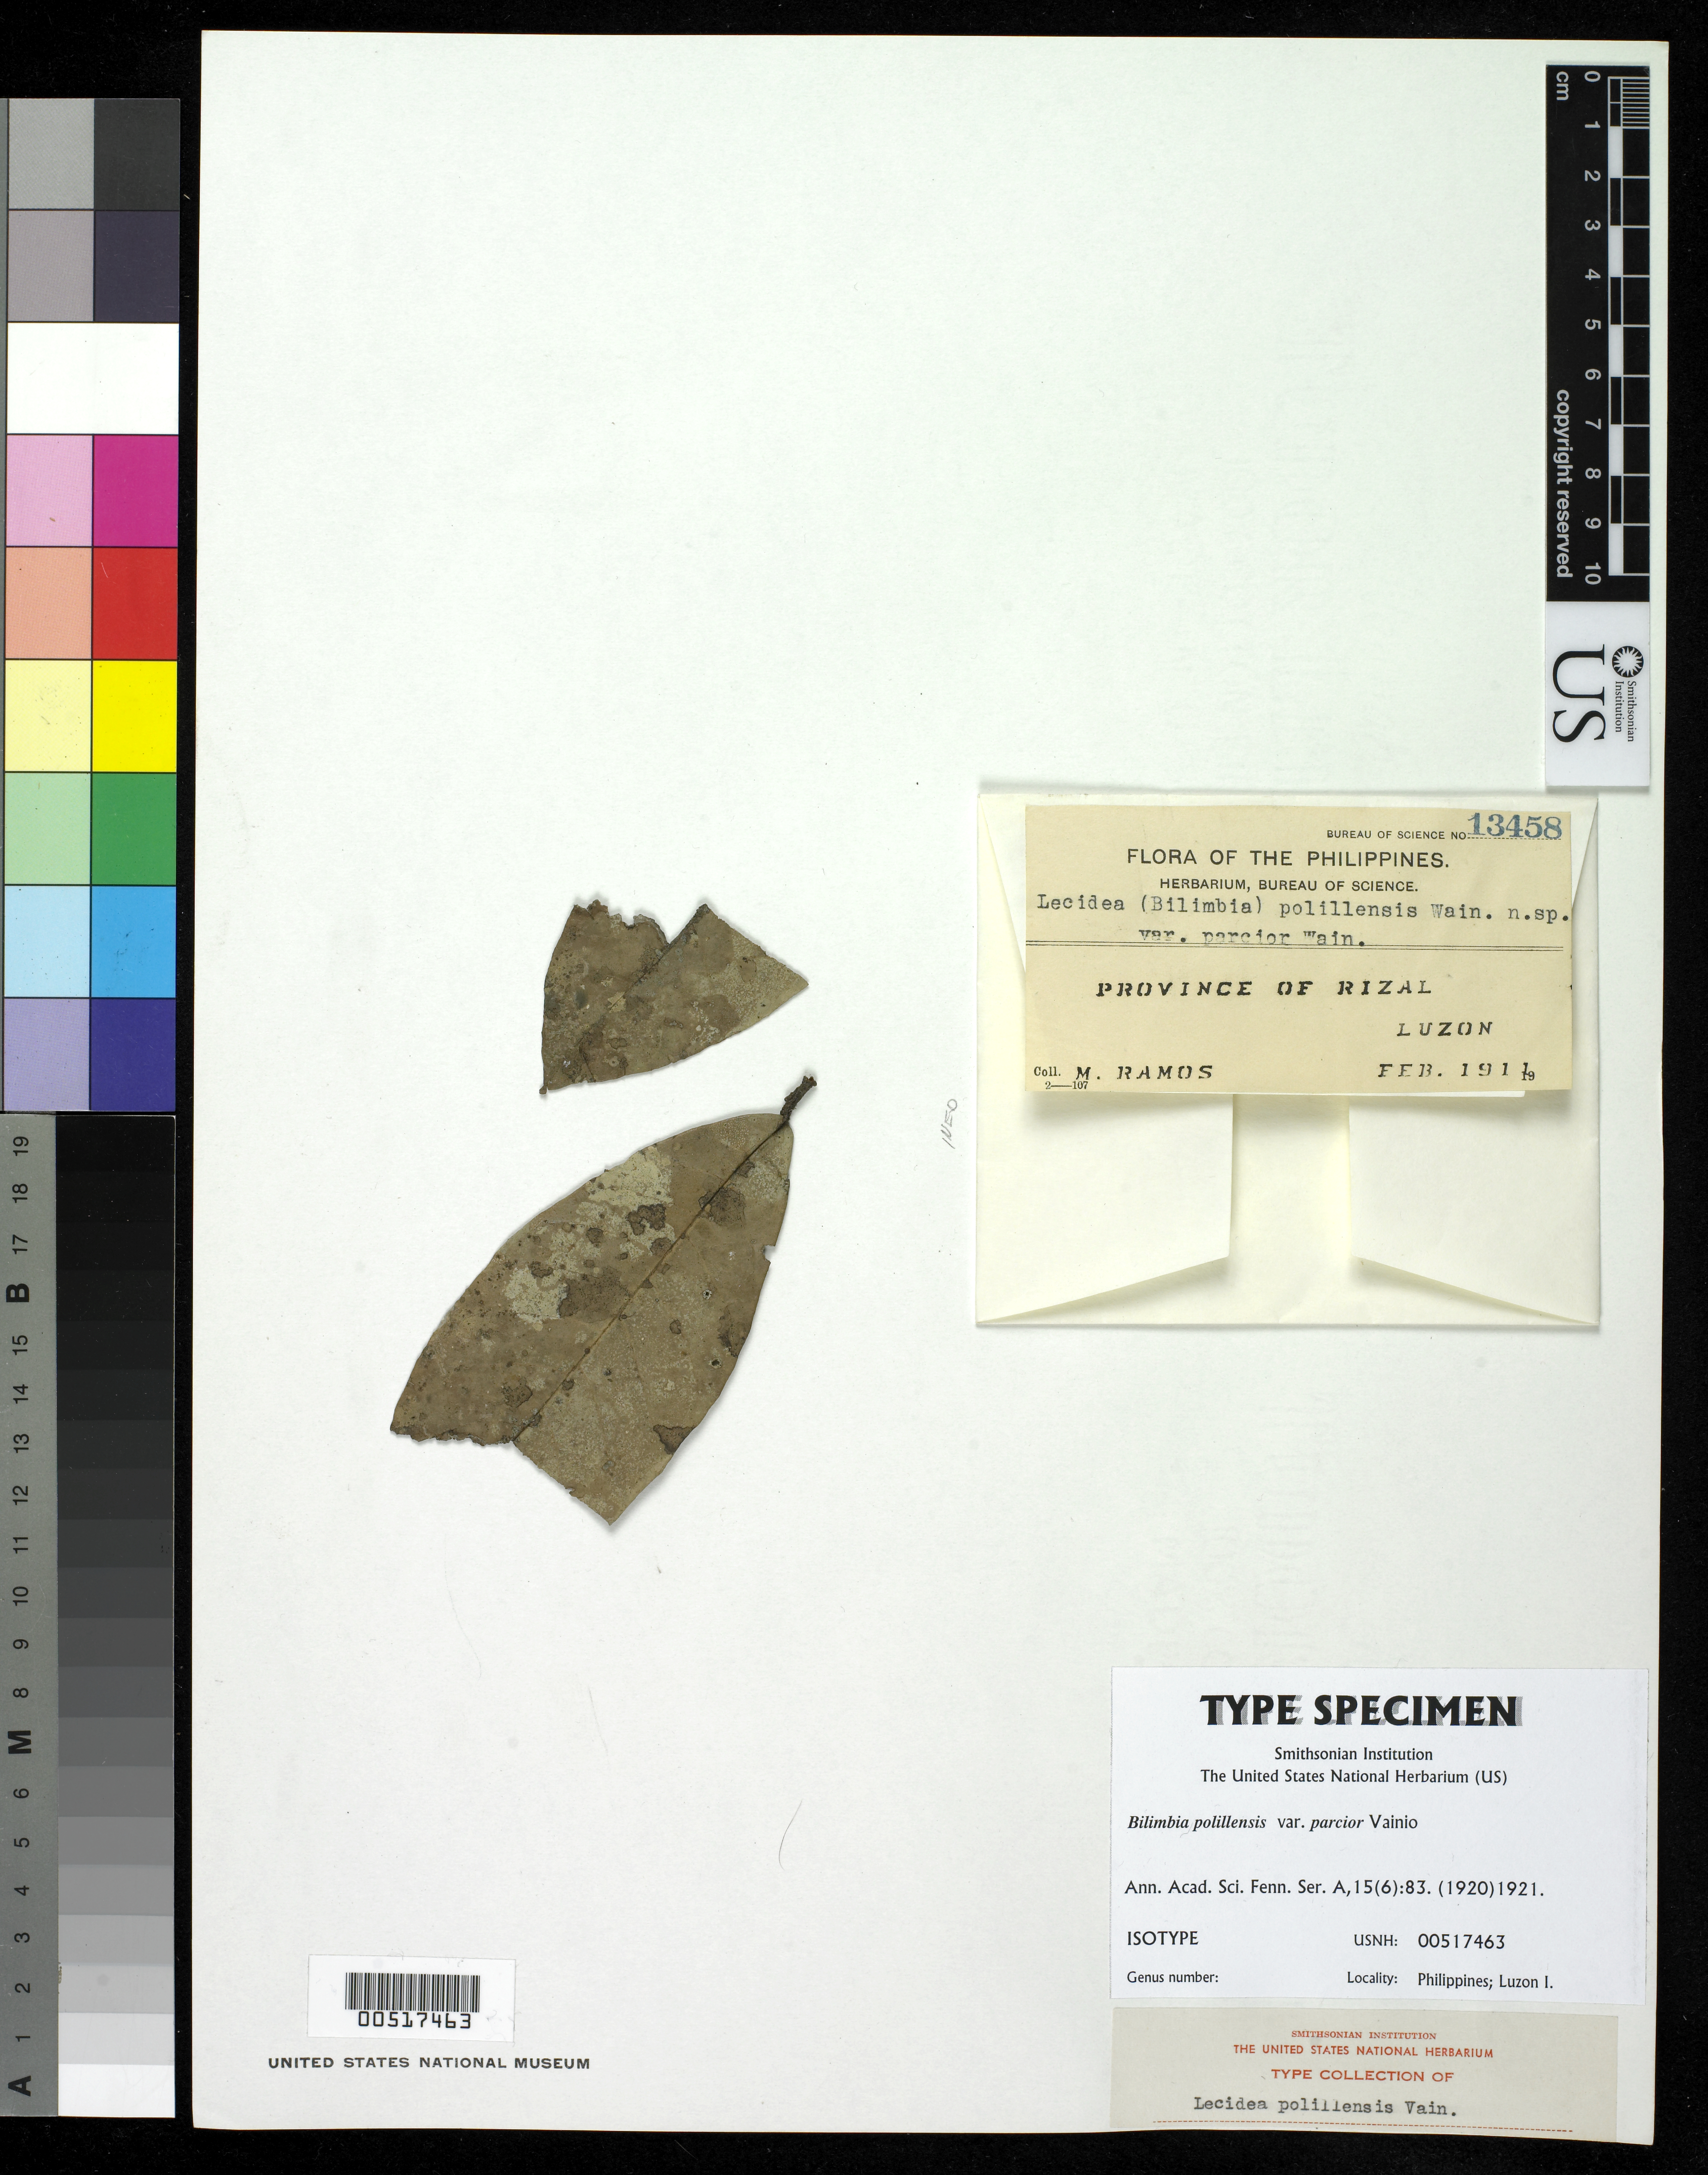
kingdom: Fungi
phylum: Ascomycota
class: Lecanoromycetes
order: Lecanorales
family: Ramalinaceae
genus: Bilimbia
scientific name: Bilimbia polillensis var. parcior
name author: Vain.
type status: Isotype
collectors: M. Ramos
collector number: Bur. Sci. 13458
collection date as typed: Feb 1911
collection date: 1911-02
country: Philippines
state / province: Calabarzon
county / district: Rizal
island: Luzon